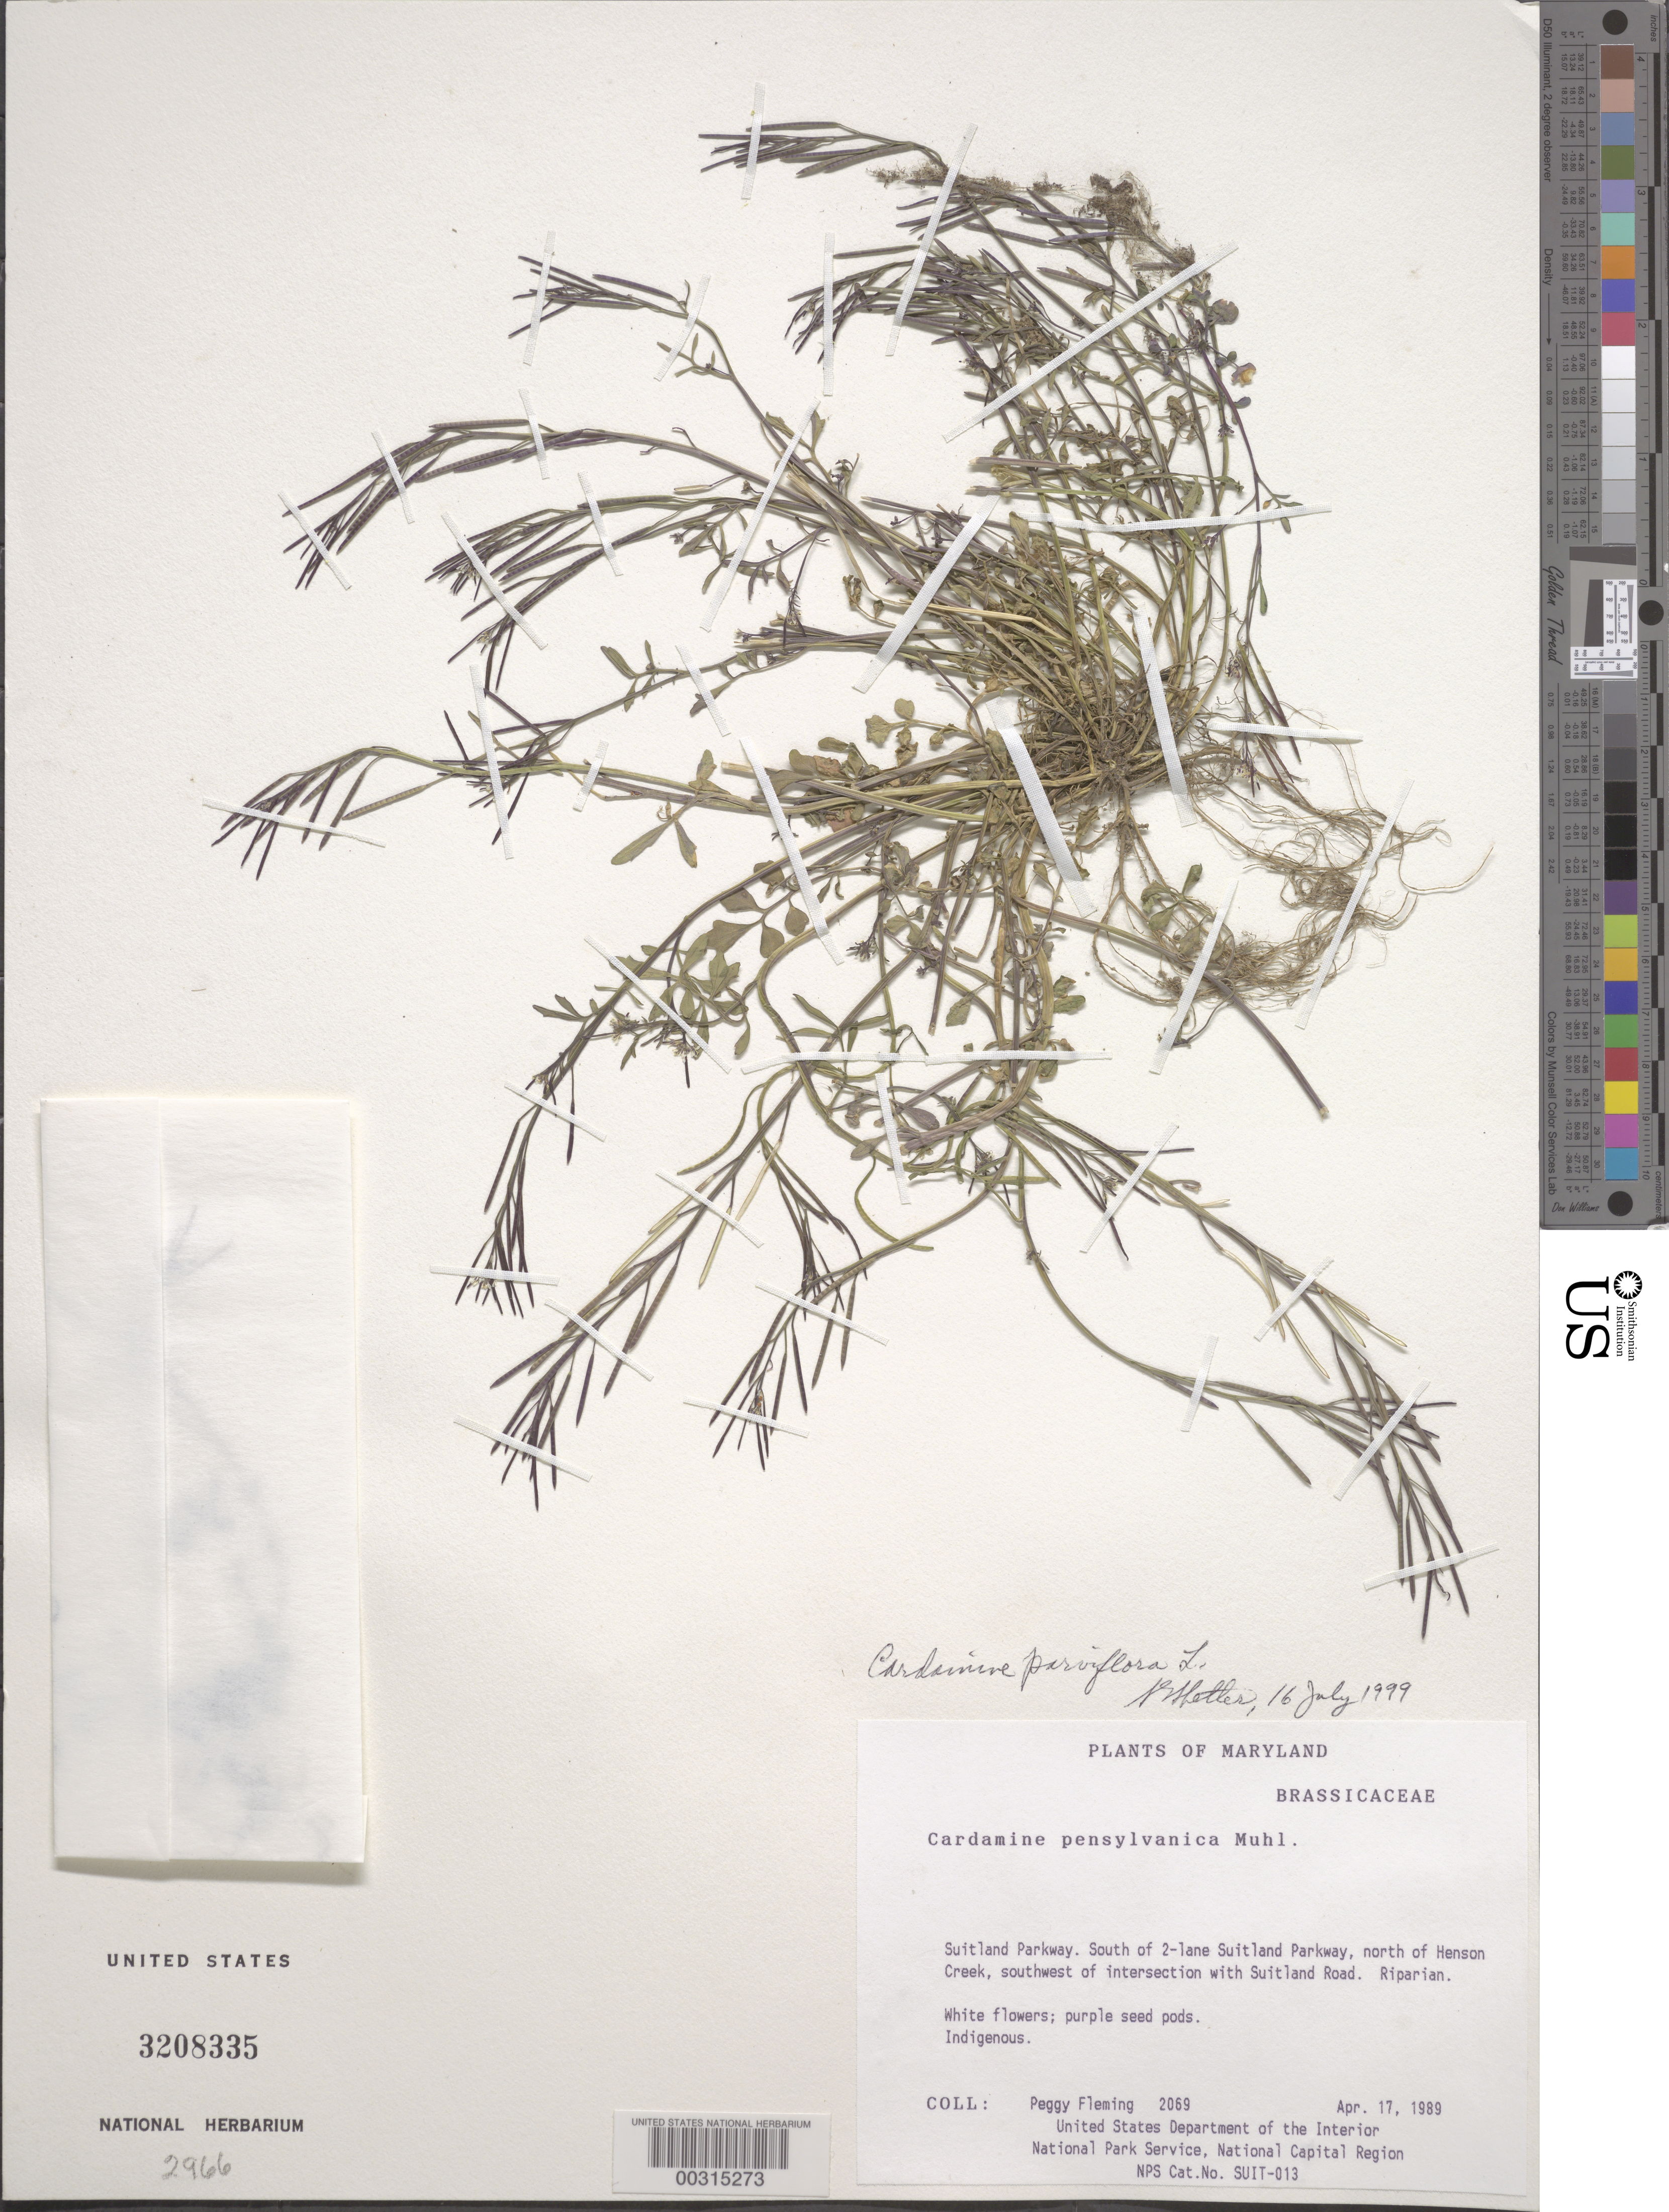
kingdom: Plantae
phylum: Tracheophyta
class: Magnoliopsida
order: Brassicales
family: Brassicaceae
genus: Cardamine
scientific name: Cardamine parviflora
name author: L.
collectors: P. Fleming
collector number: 2069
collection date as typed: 17 Apr 1989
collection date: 1989-04-17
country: United States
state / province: Maryland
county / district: Prince George's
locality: Suitland Parkway, between Suitland Parkway and Henson Creek, SW of Suitland Road intersection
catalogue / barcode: US 3208335